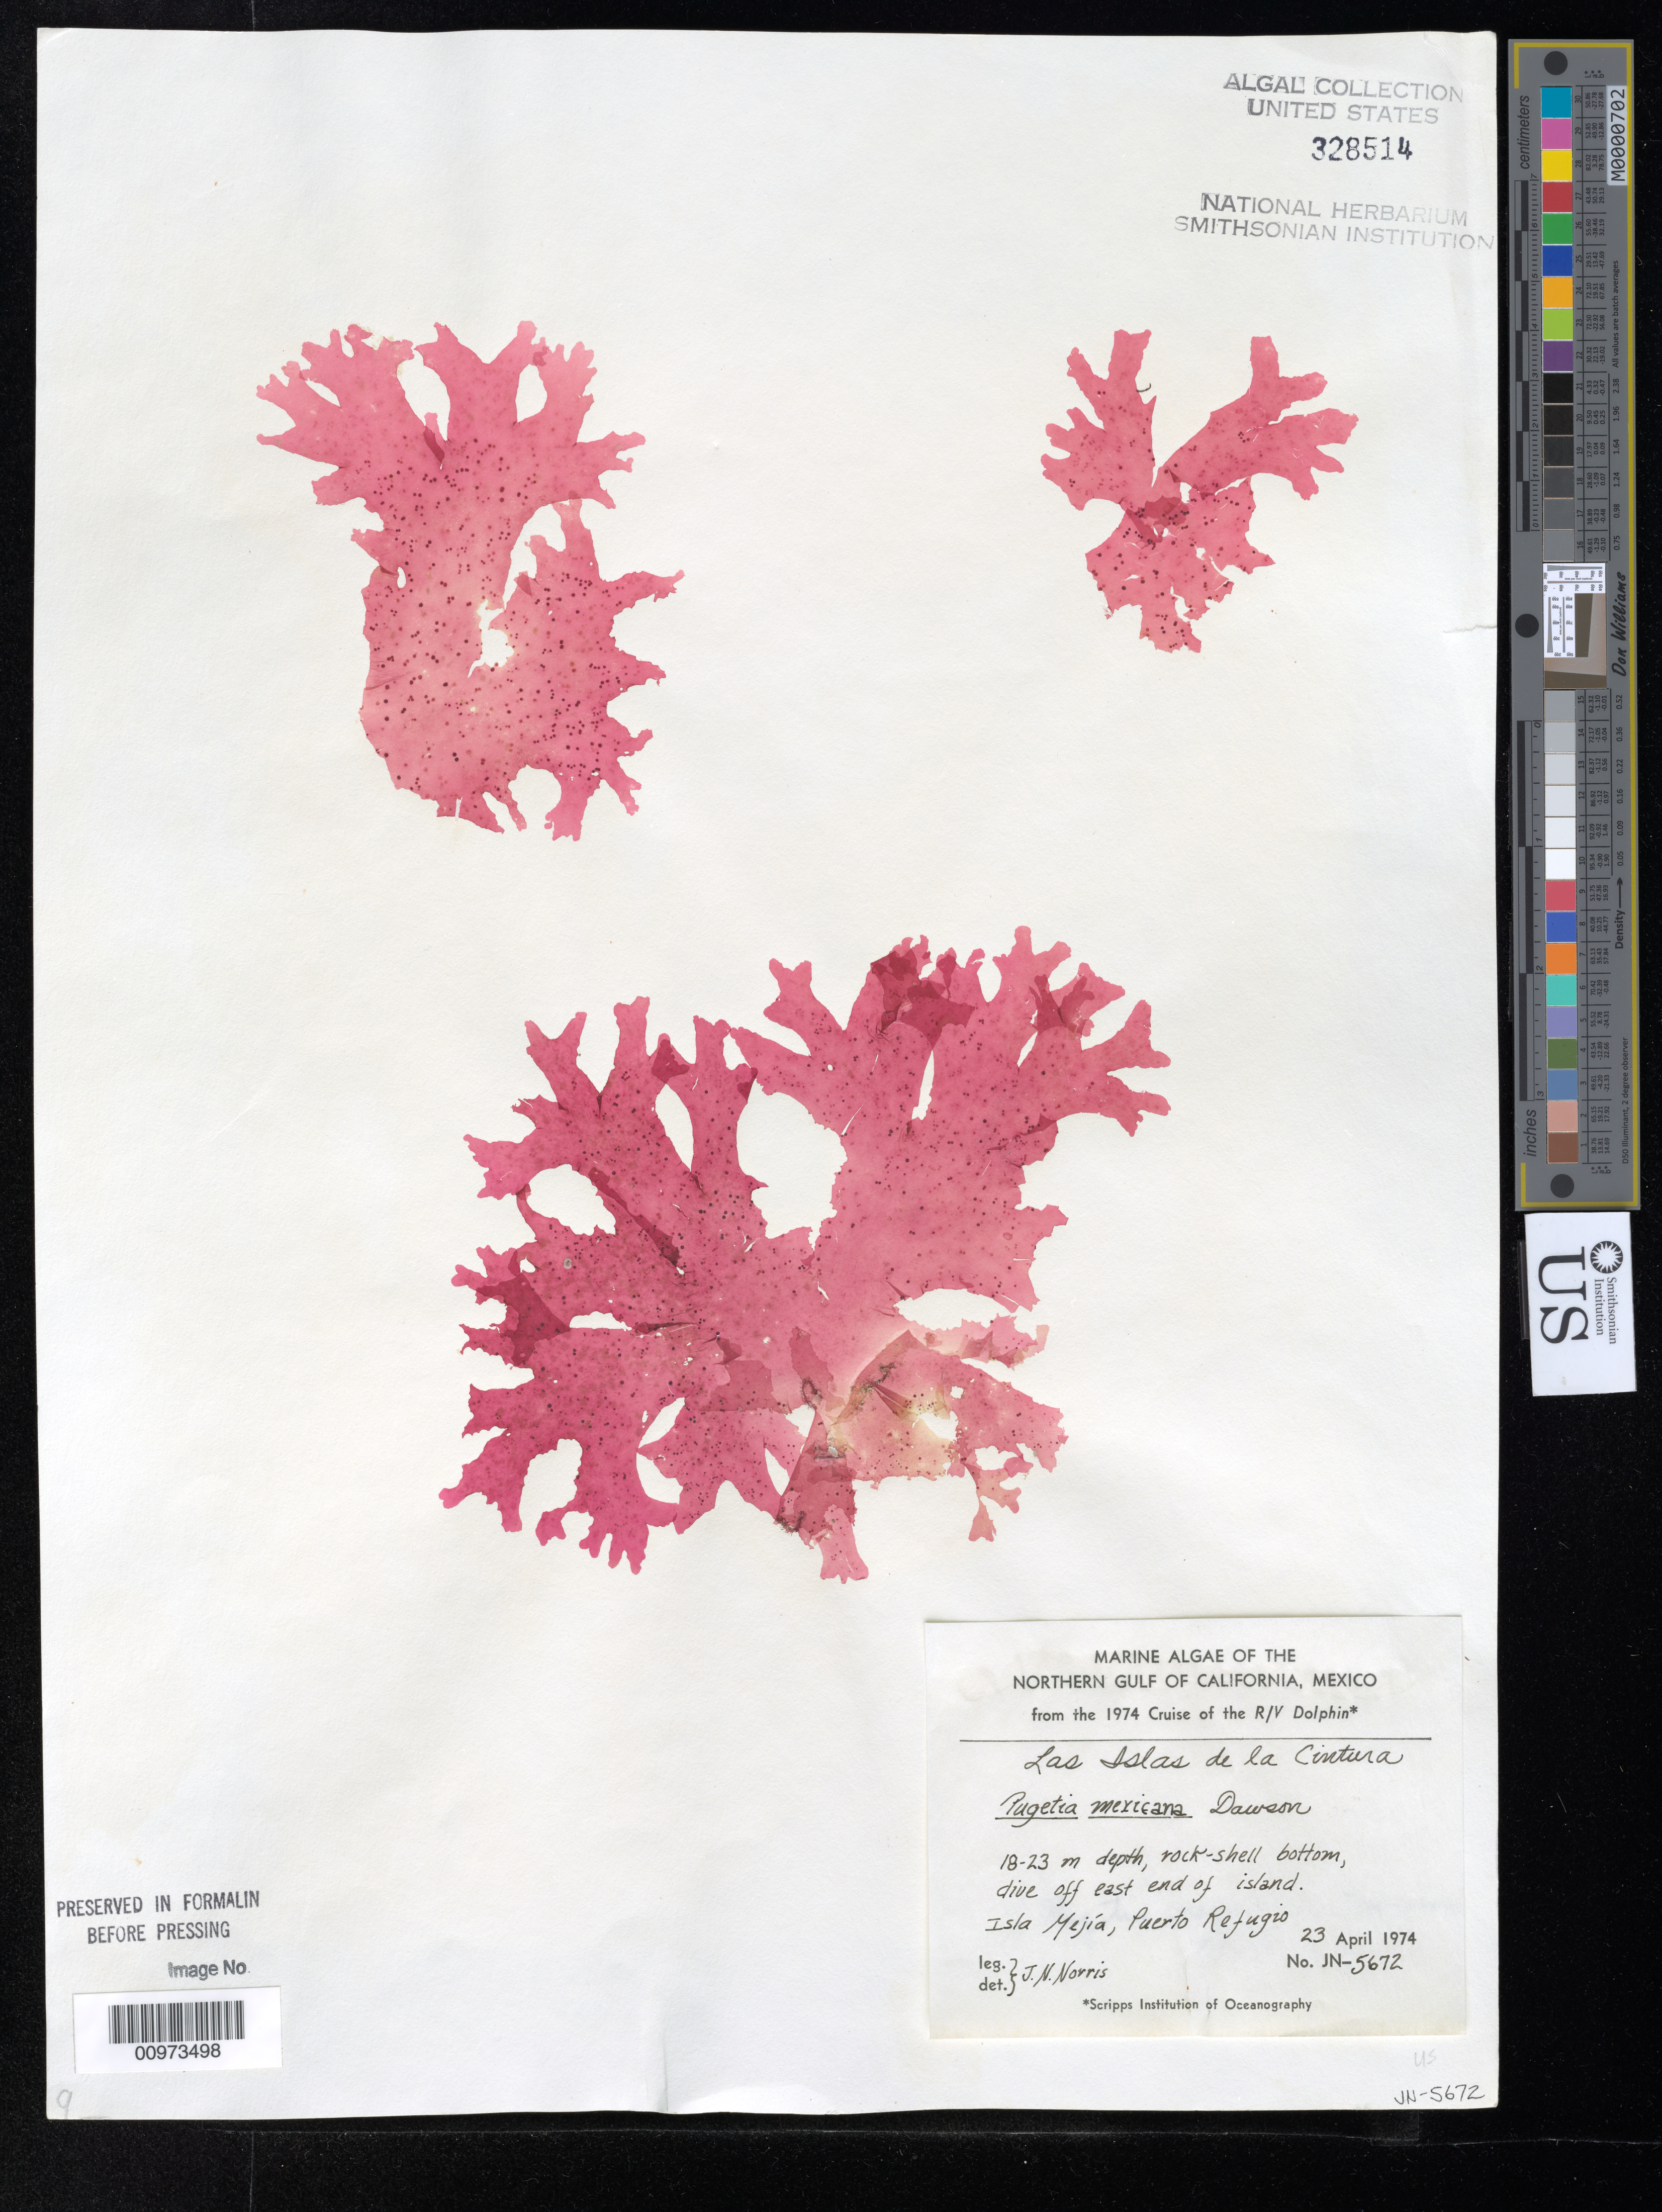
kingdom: Plantae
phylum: Rhodophyta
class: Florideophyceae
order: Gigartinales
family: Kallymeniaceae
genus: Pugetia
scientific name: Pugetia mexicana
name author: E.Y. Dawson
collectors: J. Norris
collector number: JN-5672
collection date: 1974-04-23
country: Mexico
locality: Northern Gulf of California. From the 1974 Cruise of the R/V Dolphin (Scripps Institution of Oceanography). Las Islas de la Cintura. Dive off east end of island. Isla Mejía, Puerto Refugio.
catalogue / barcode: US 328514